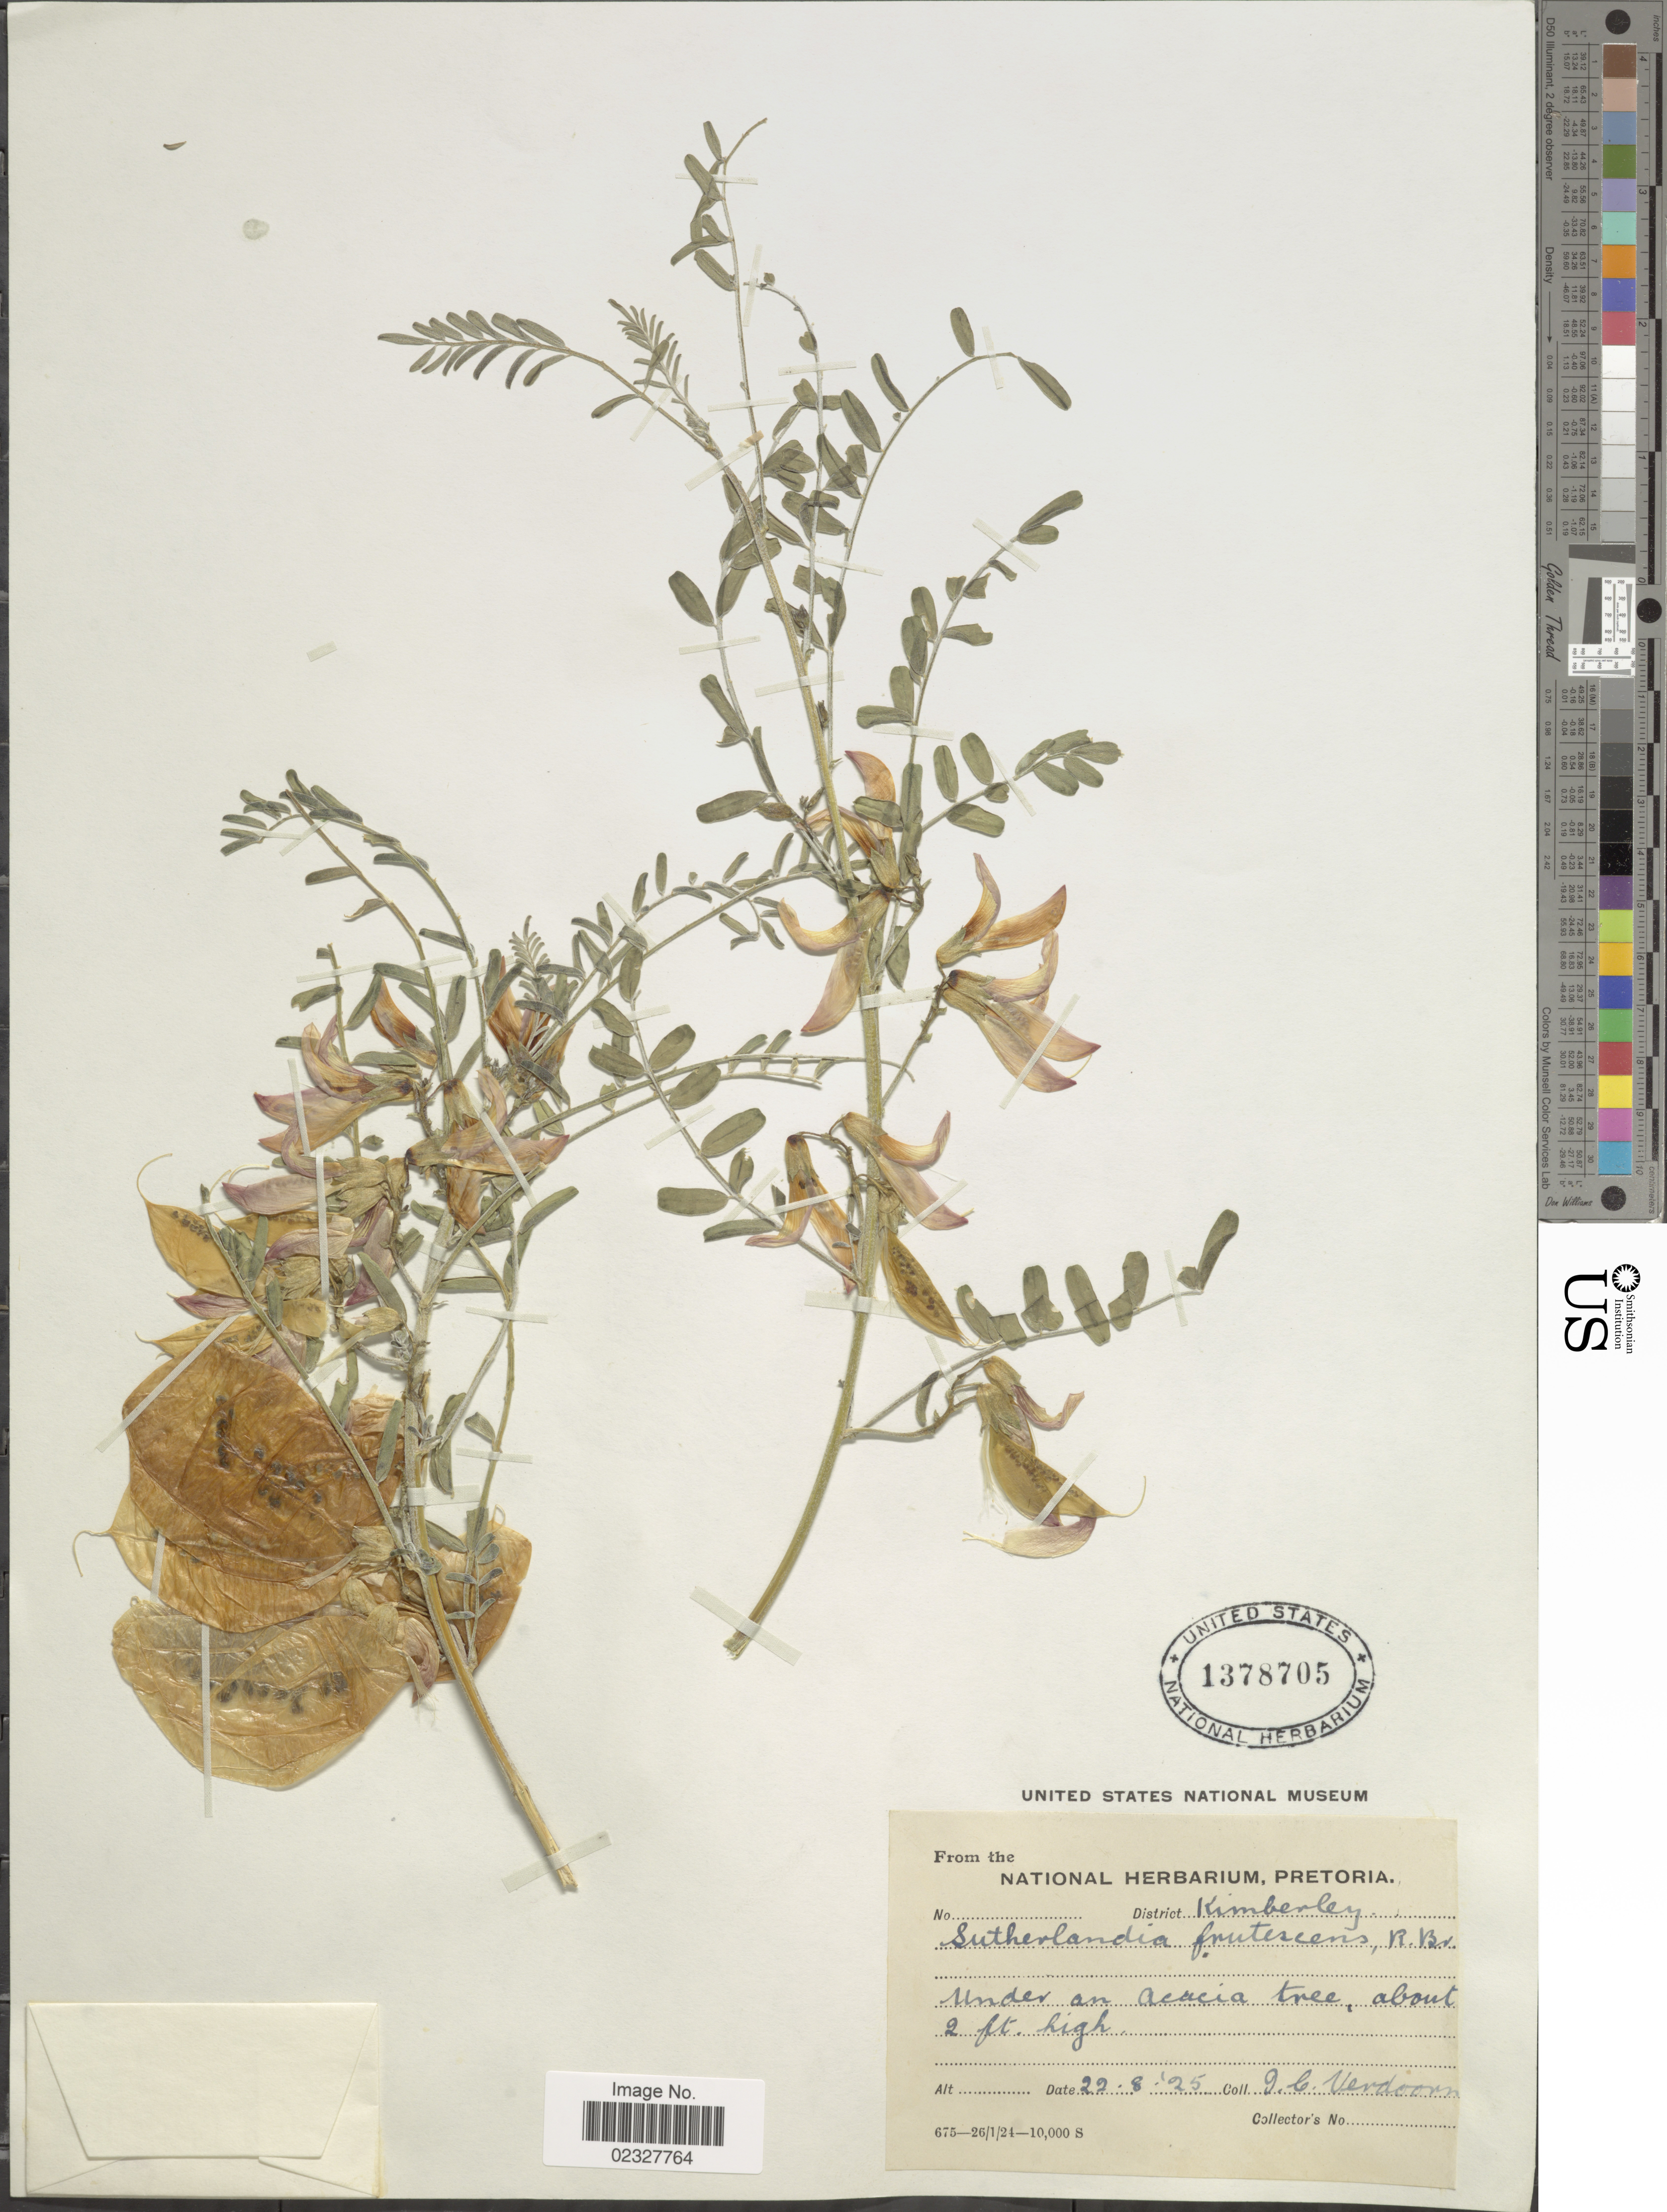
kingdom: Plantae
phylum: Tracheophyta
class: Magnoliopsida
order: Fabales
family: Fabaceae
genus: Sutherlandia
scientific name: Sutherlandia frutescens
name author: (L.) R. Br. ex W.T. Aiton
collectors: I. Verdoorn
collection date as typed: Transcribed d/m/y: 22/8/25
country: South Africa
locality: District Kimberley.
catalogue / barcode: US 1378705